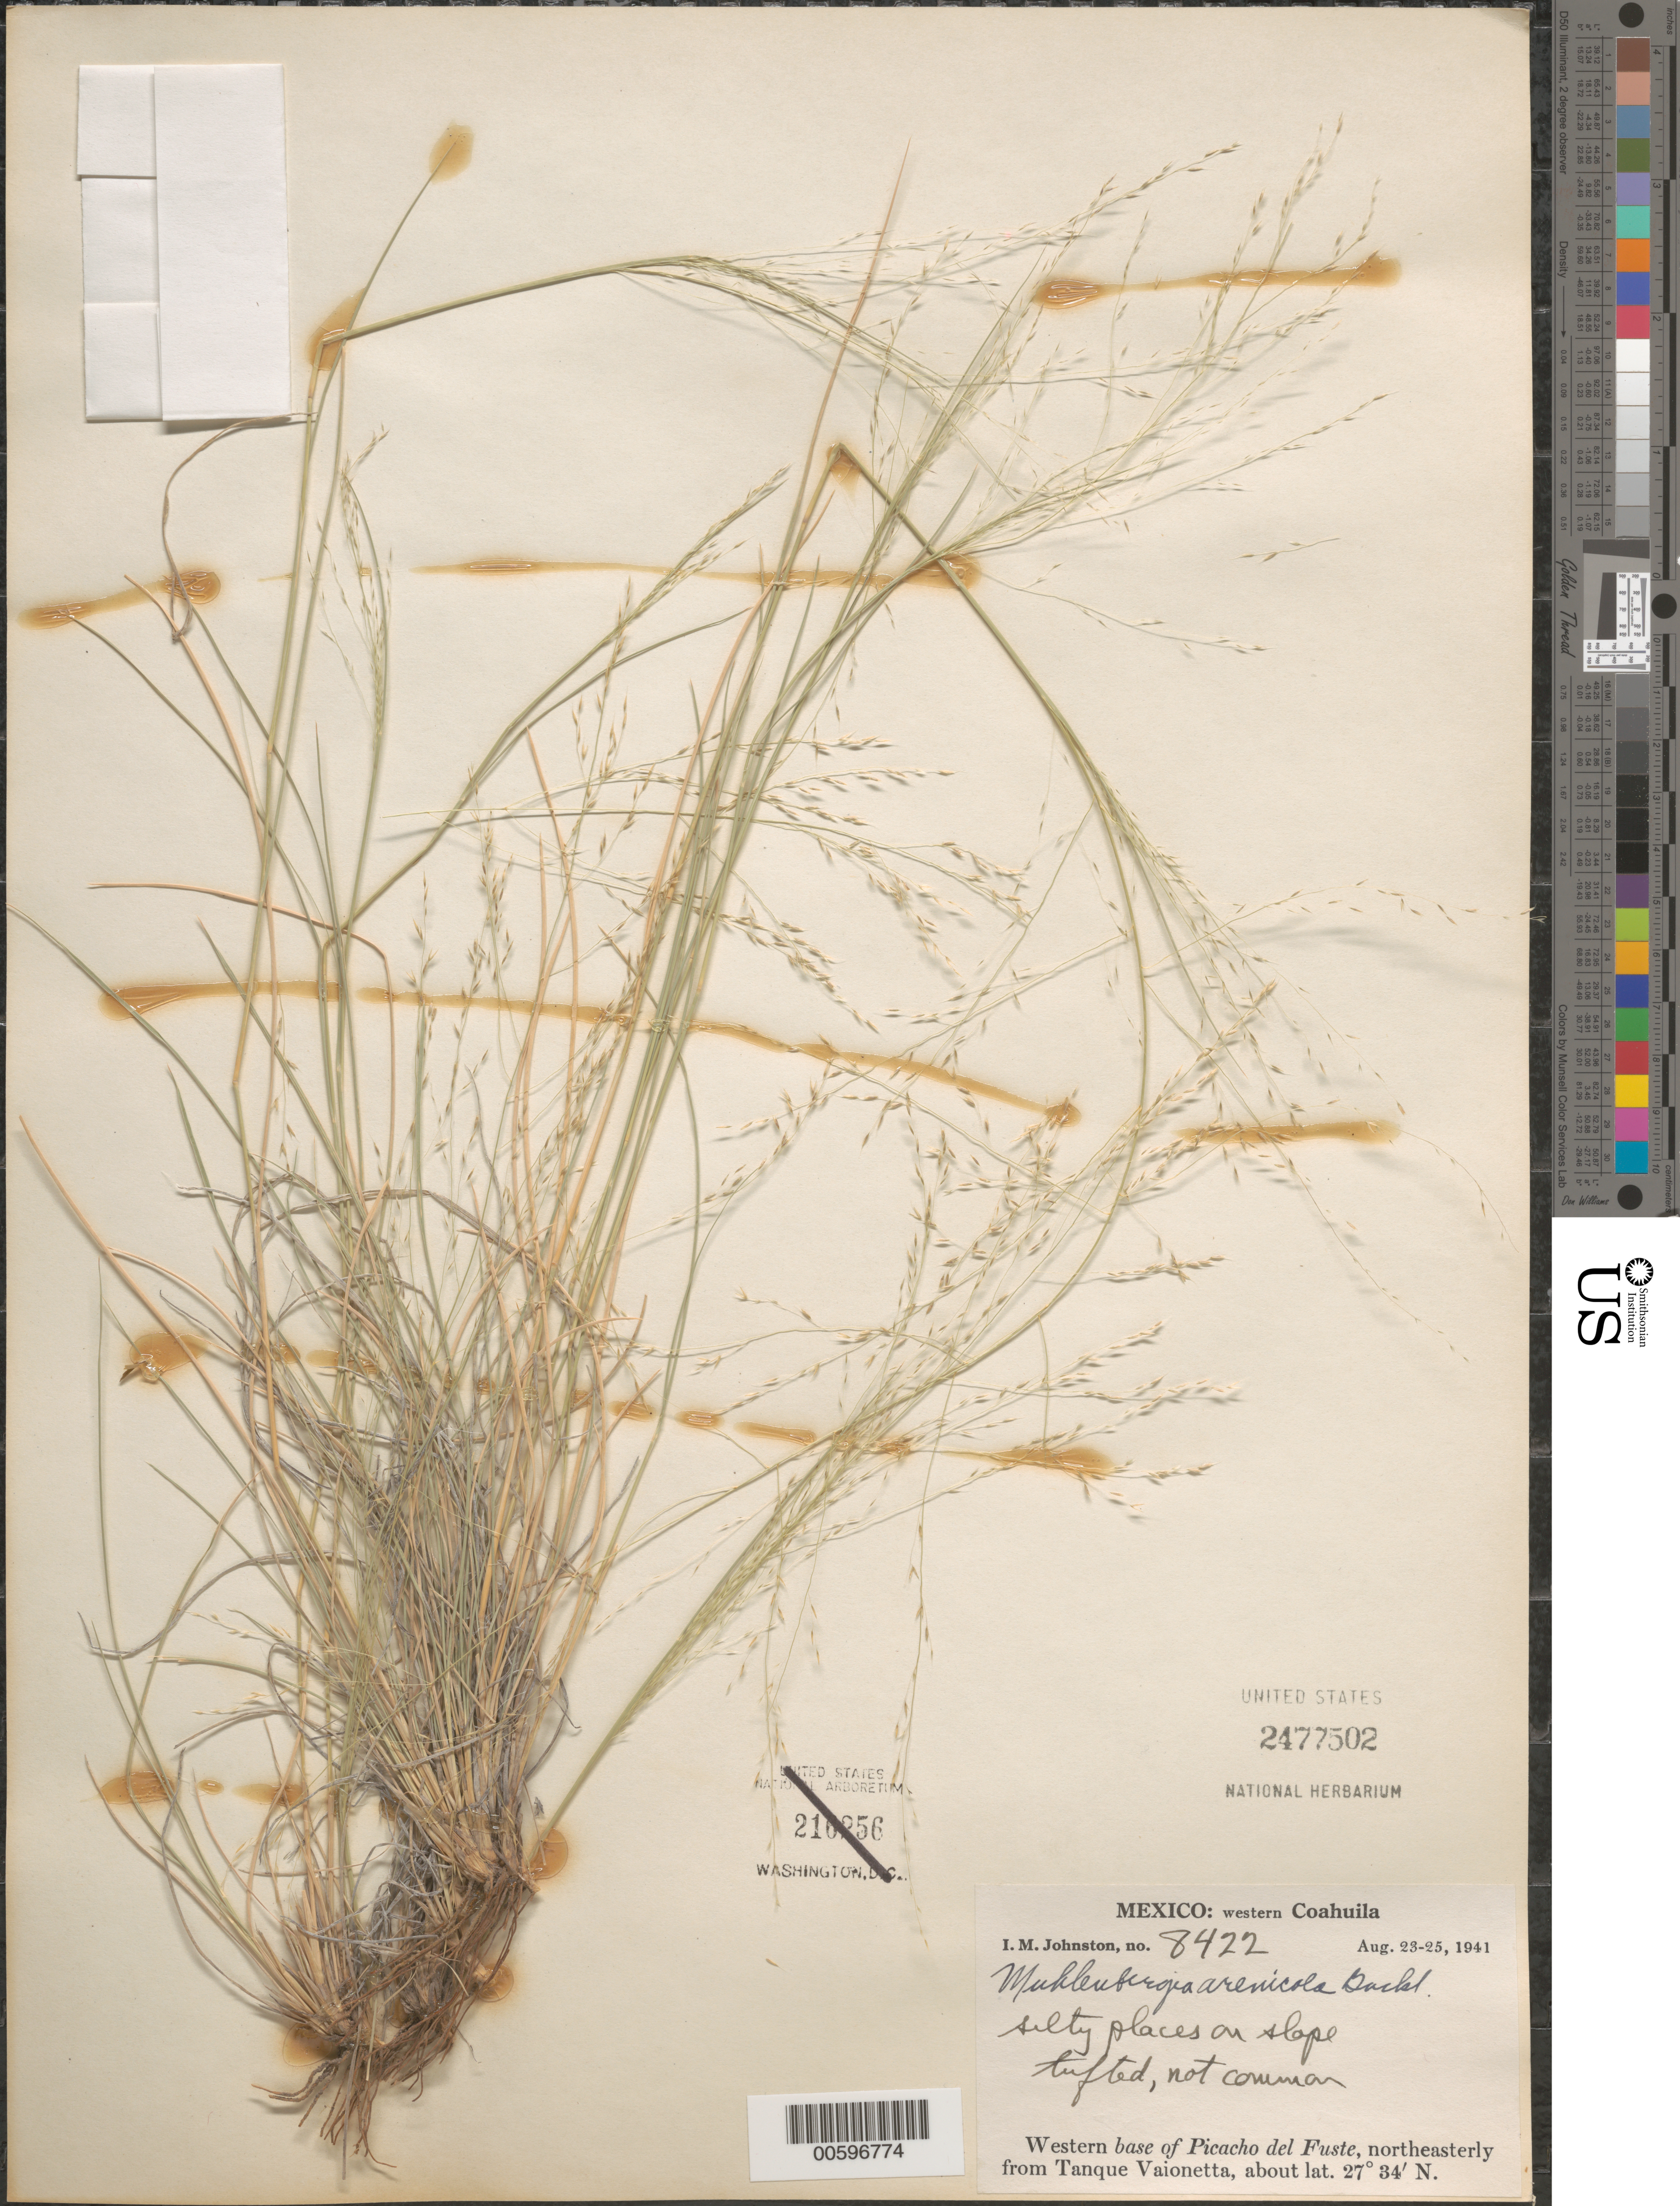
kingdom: Plantae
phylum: Tracheophyta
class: Liliopsida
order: Poales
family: Poaceae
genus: Muhlenbergia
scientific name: Muhlenbergia arenicola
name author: Buckley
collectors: I.M. Johnston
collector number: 8422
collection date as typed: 23 Aug 1941 to 25 Aug 1941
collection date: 1941-08-23/1941-08-25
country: Mexico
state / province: Coahuila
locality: Western Coahuila, western base of Picacho del Fuste, northeasterly from Tanque Vaionetta.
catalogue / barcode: US 2477502